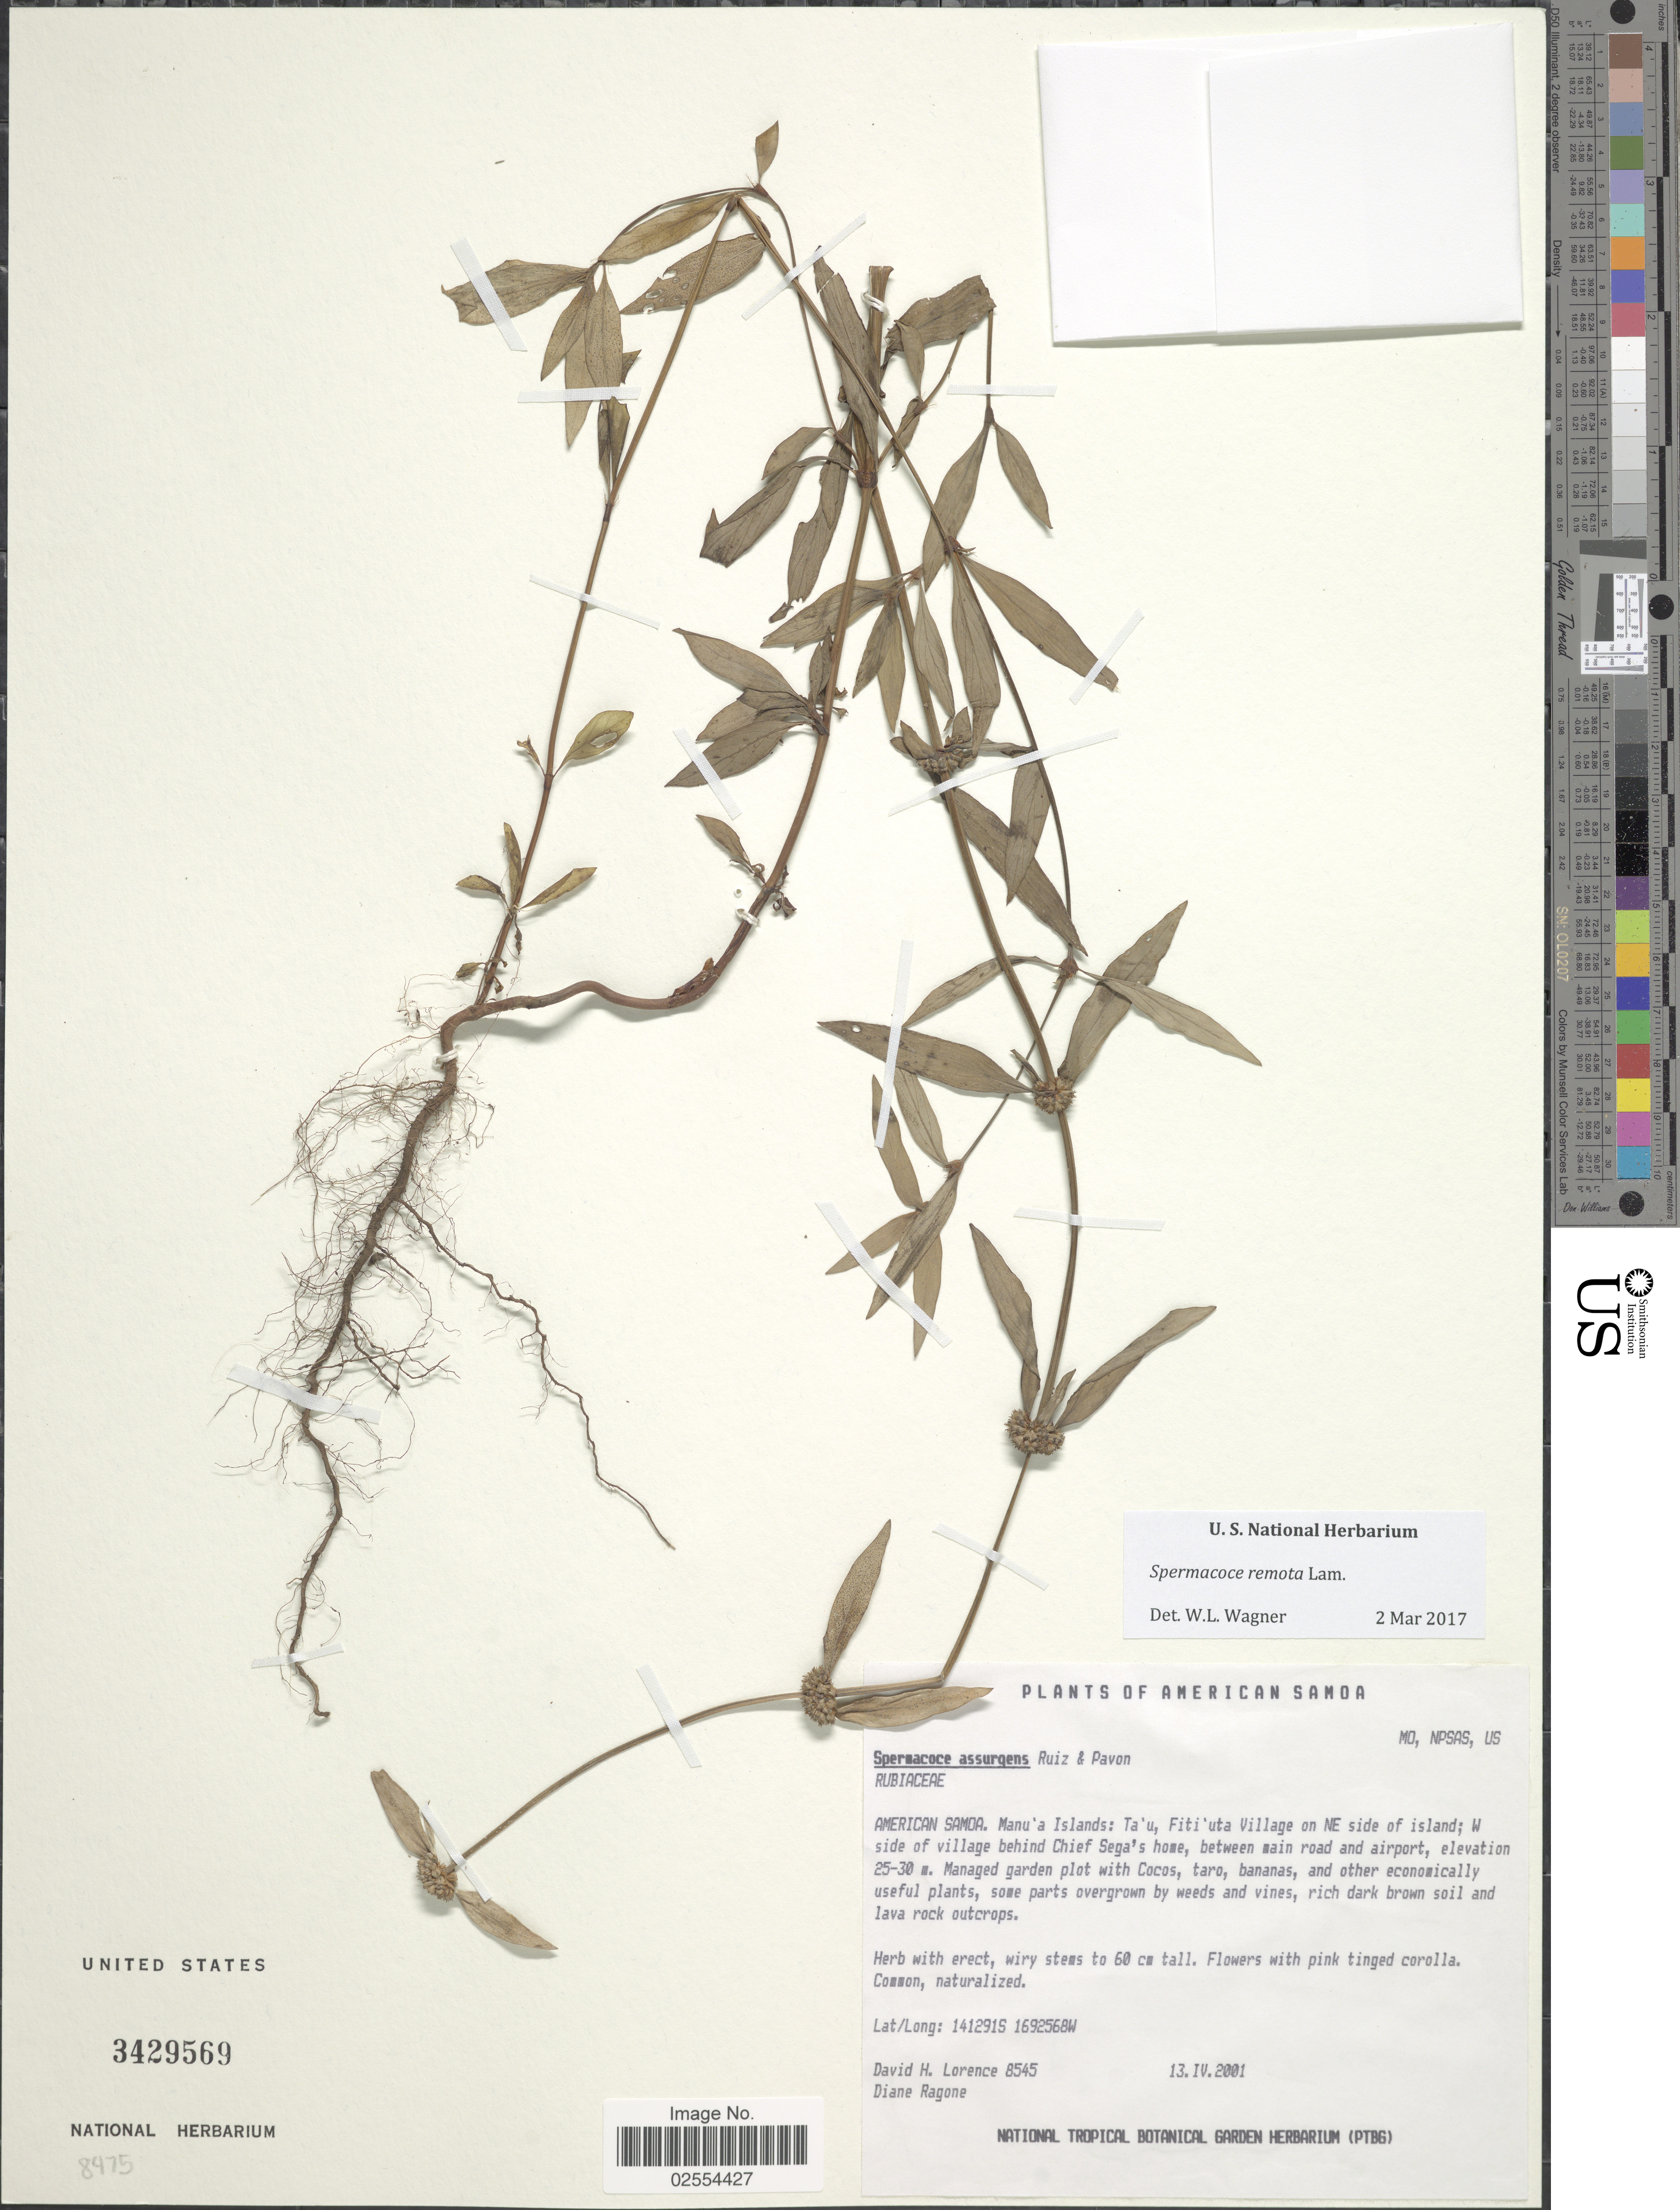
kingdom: Plantae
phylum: Tracheophyta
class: Magnoliopsida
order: Gentianales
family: Rubiaceae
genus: Spermacoce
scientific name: Spermacoce remota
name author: Lam.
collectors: D. Lorence & D. Ragone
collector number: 8545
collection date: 2001-04-13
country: American Samoa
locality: Manu'a Islands: Ta'u, Fiti'uta Village on NE side of island; W side of village behind Chief Segaá home, between main road and airport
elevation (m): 25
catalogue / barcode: US 3429569